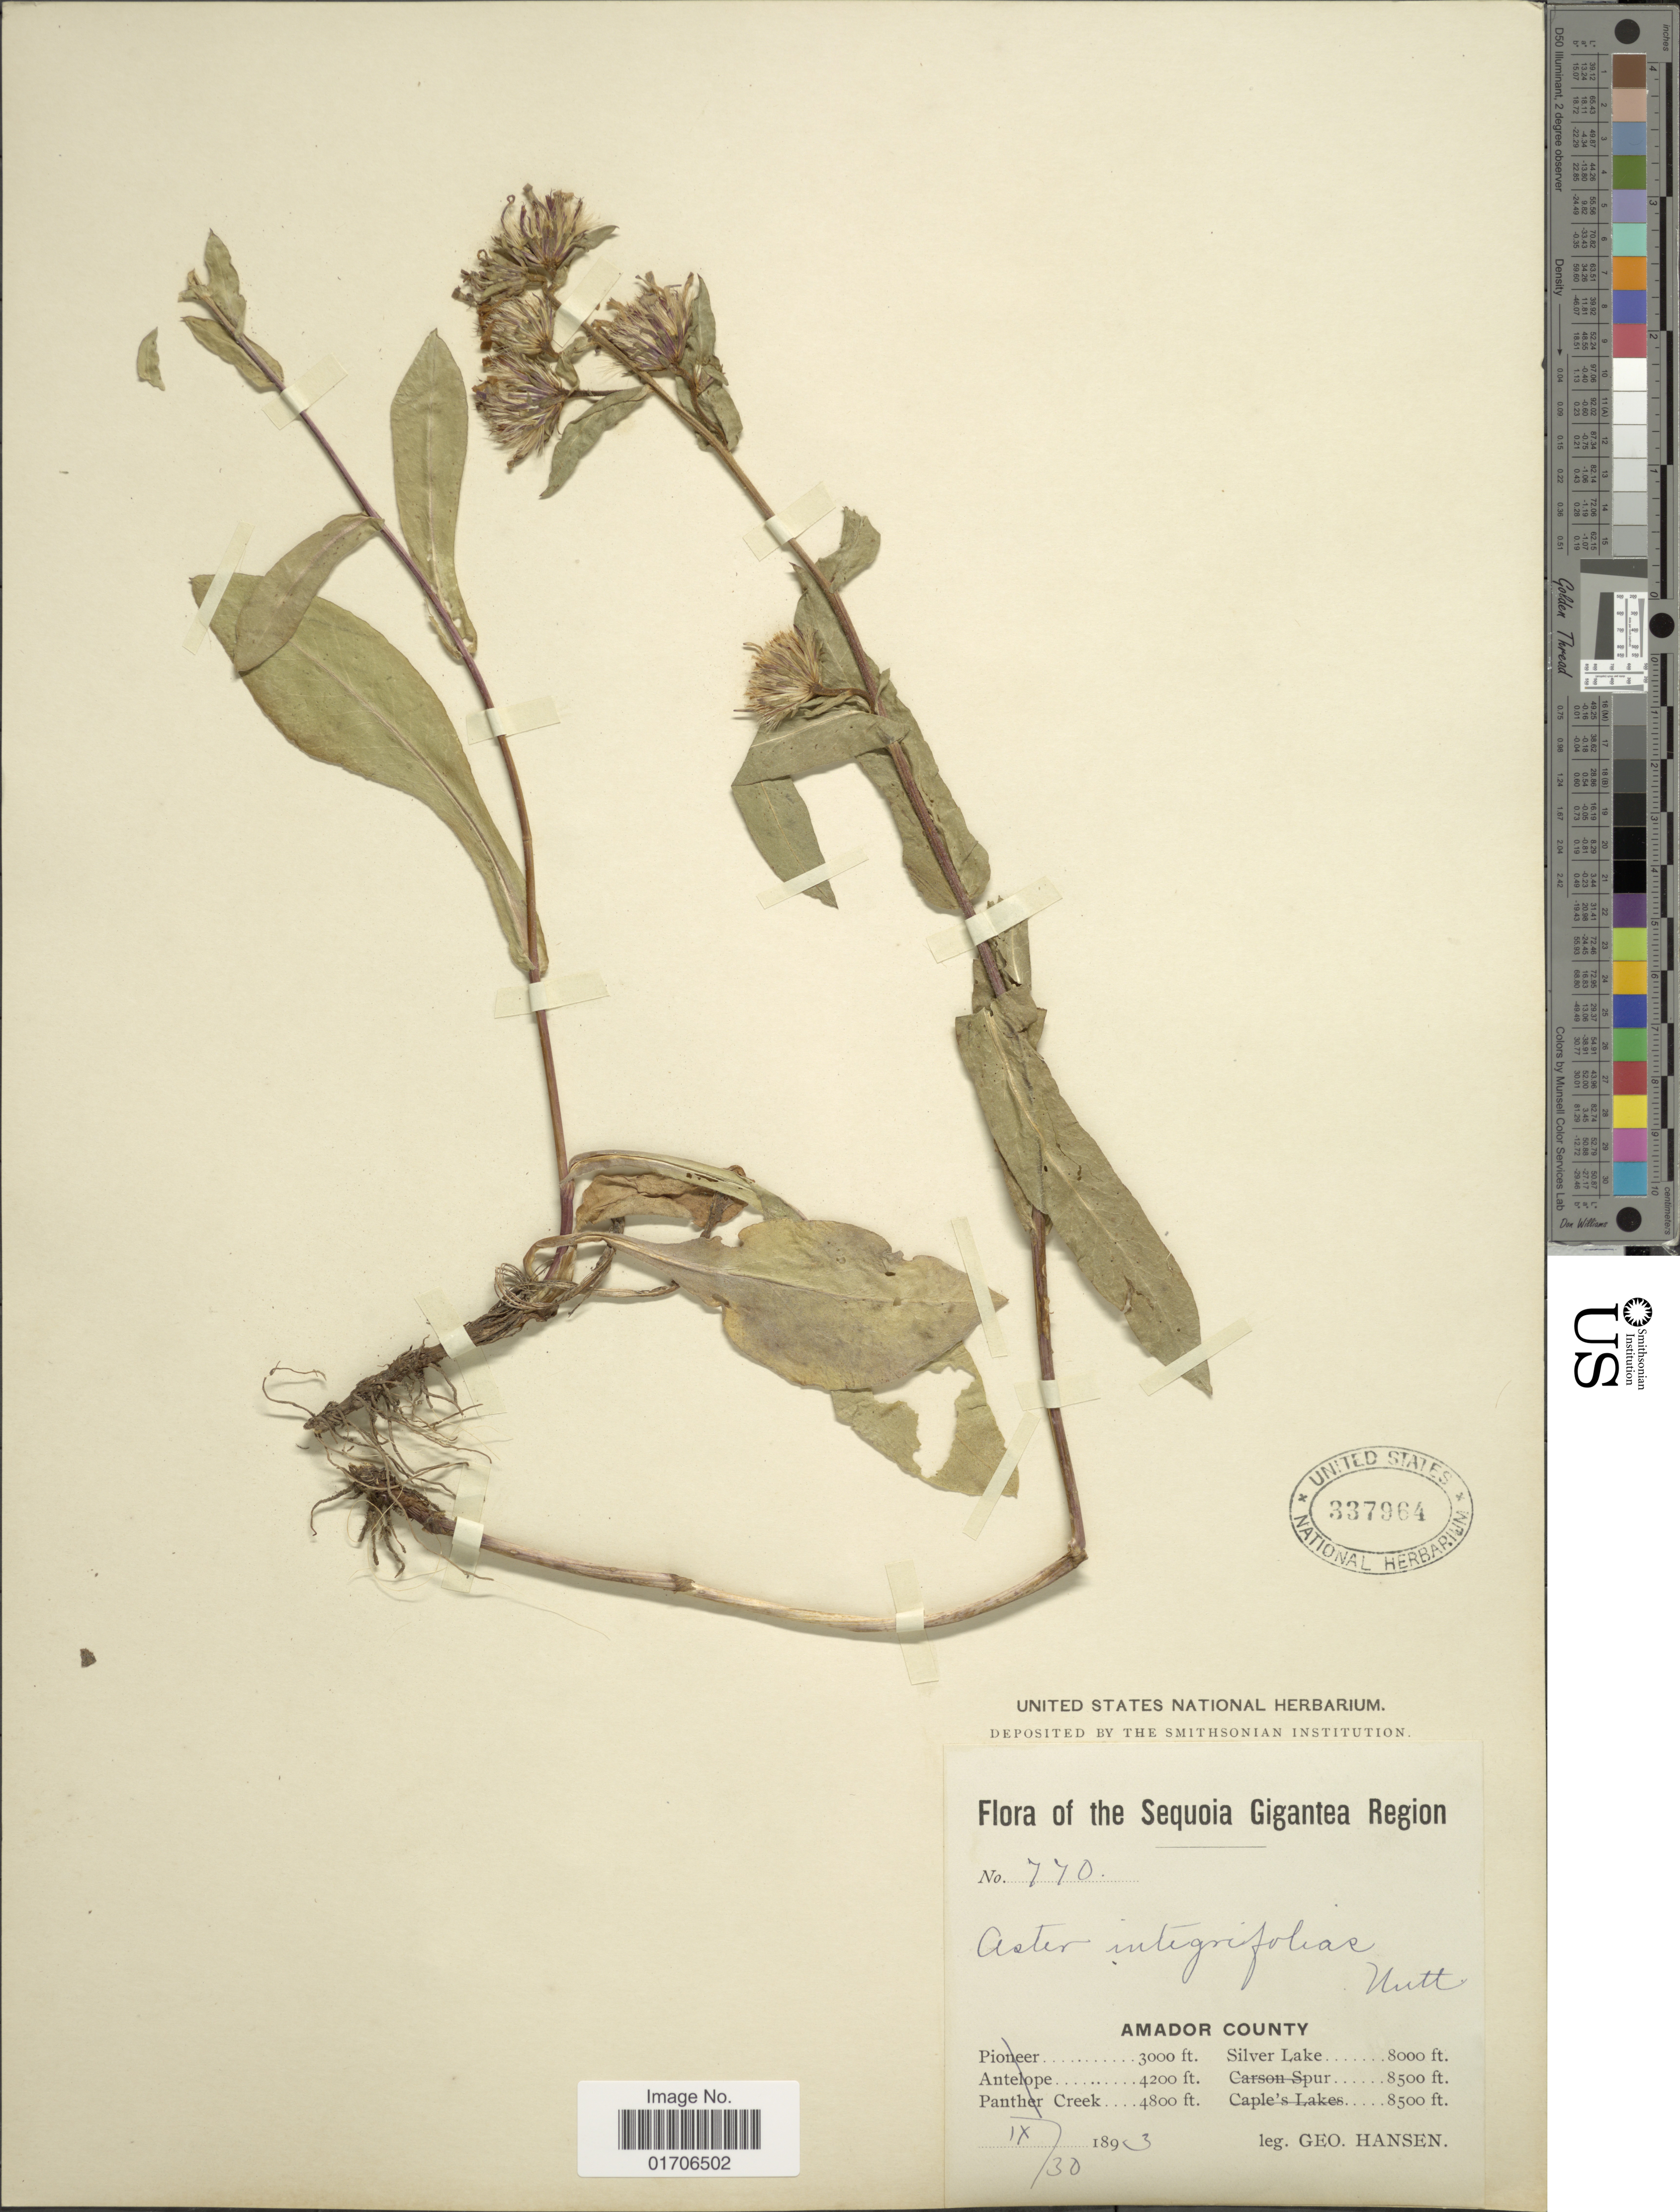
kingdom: Plantae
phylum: Tracheophyta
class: Magnoliopsida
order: Asterales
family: Asteraceae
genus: Eurybia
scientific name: Eurybia integrifolia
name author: (Nutt.) G.L. Nesom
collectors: G. Hansen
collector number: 770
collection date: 1893-09-30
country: United States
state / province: California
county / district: Amador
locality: Sequoia Gigantea Region. Amador County. Silver Lake.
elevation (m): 2438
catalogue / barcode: US 337964